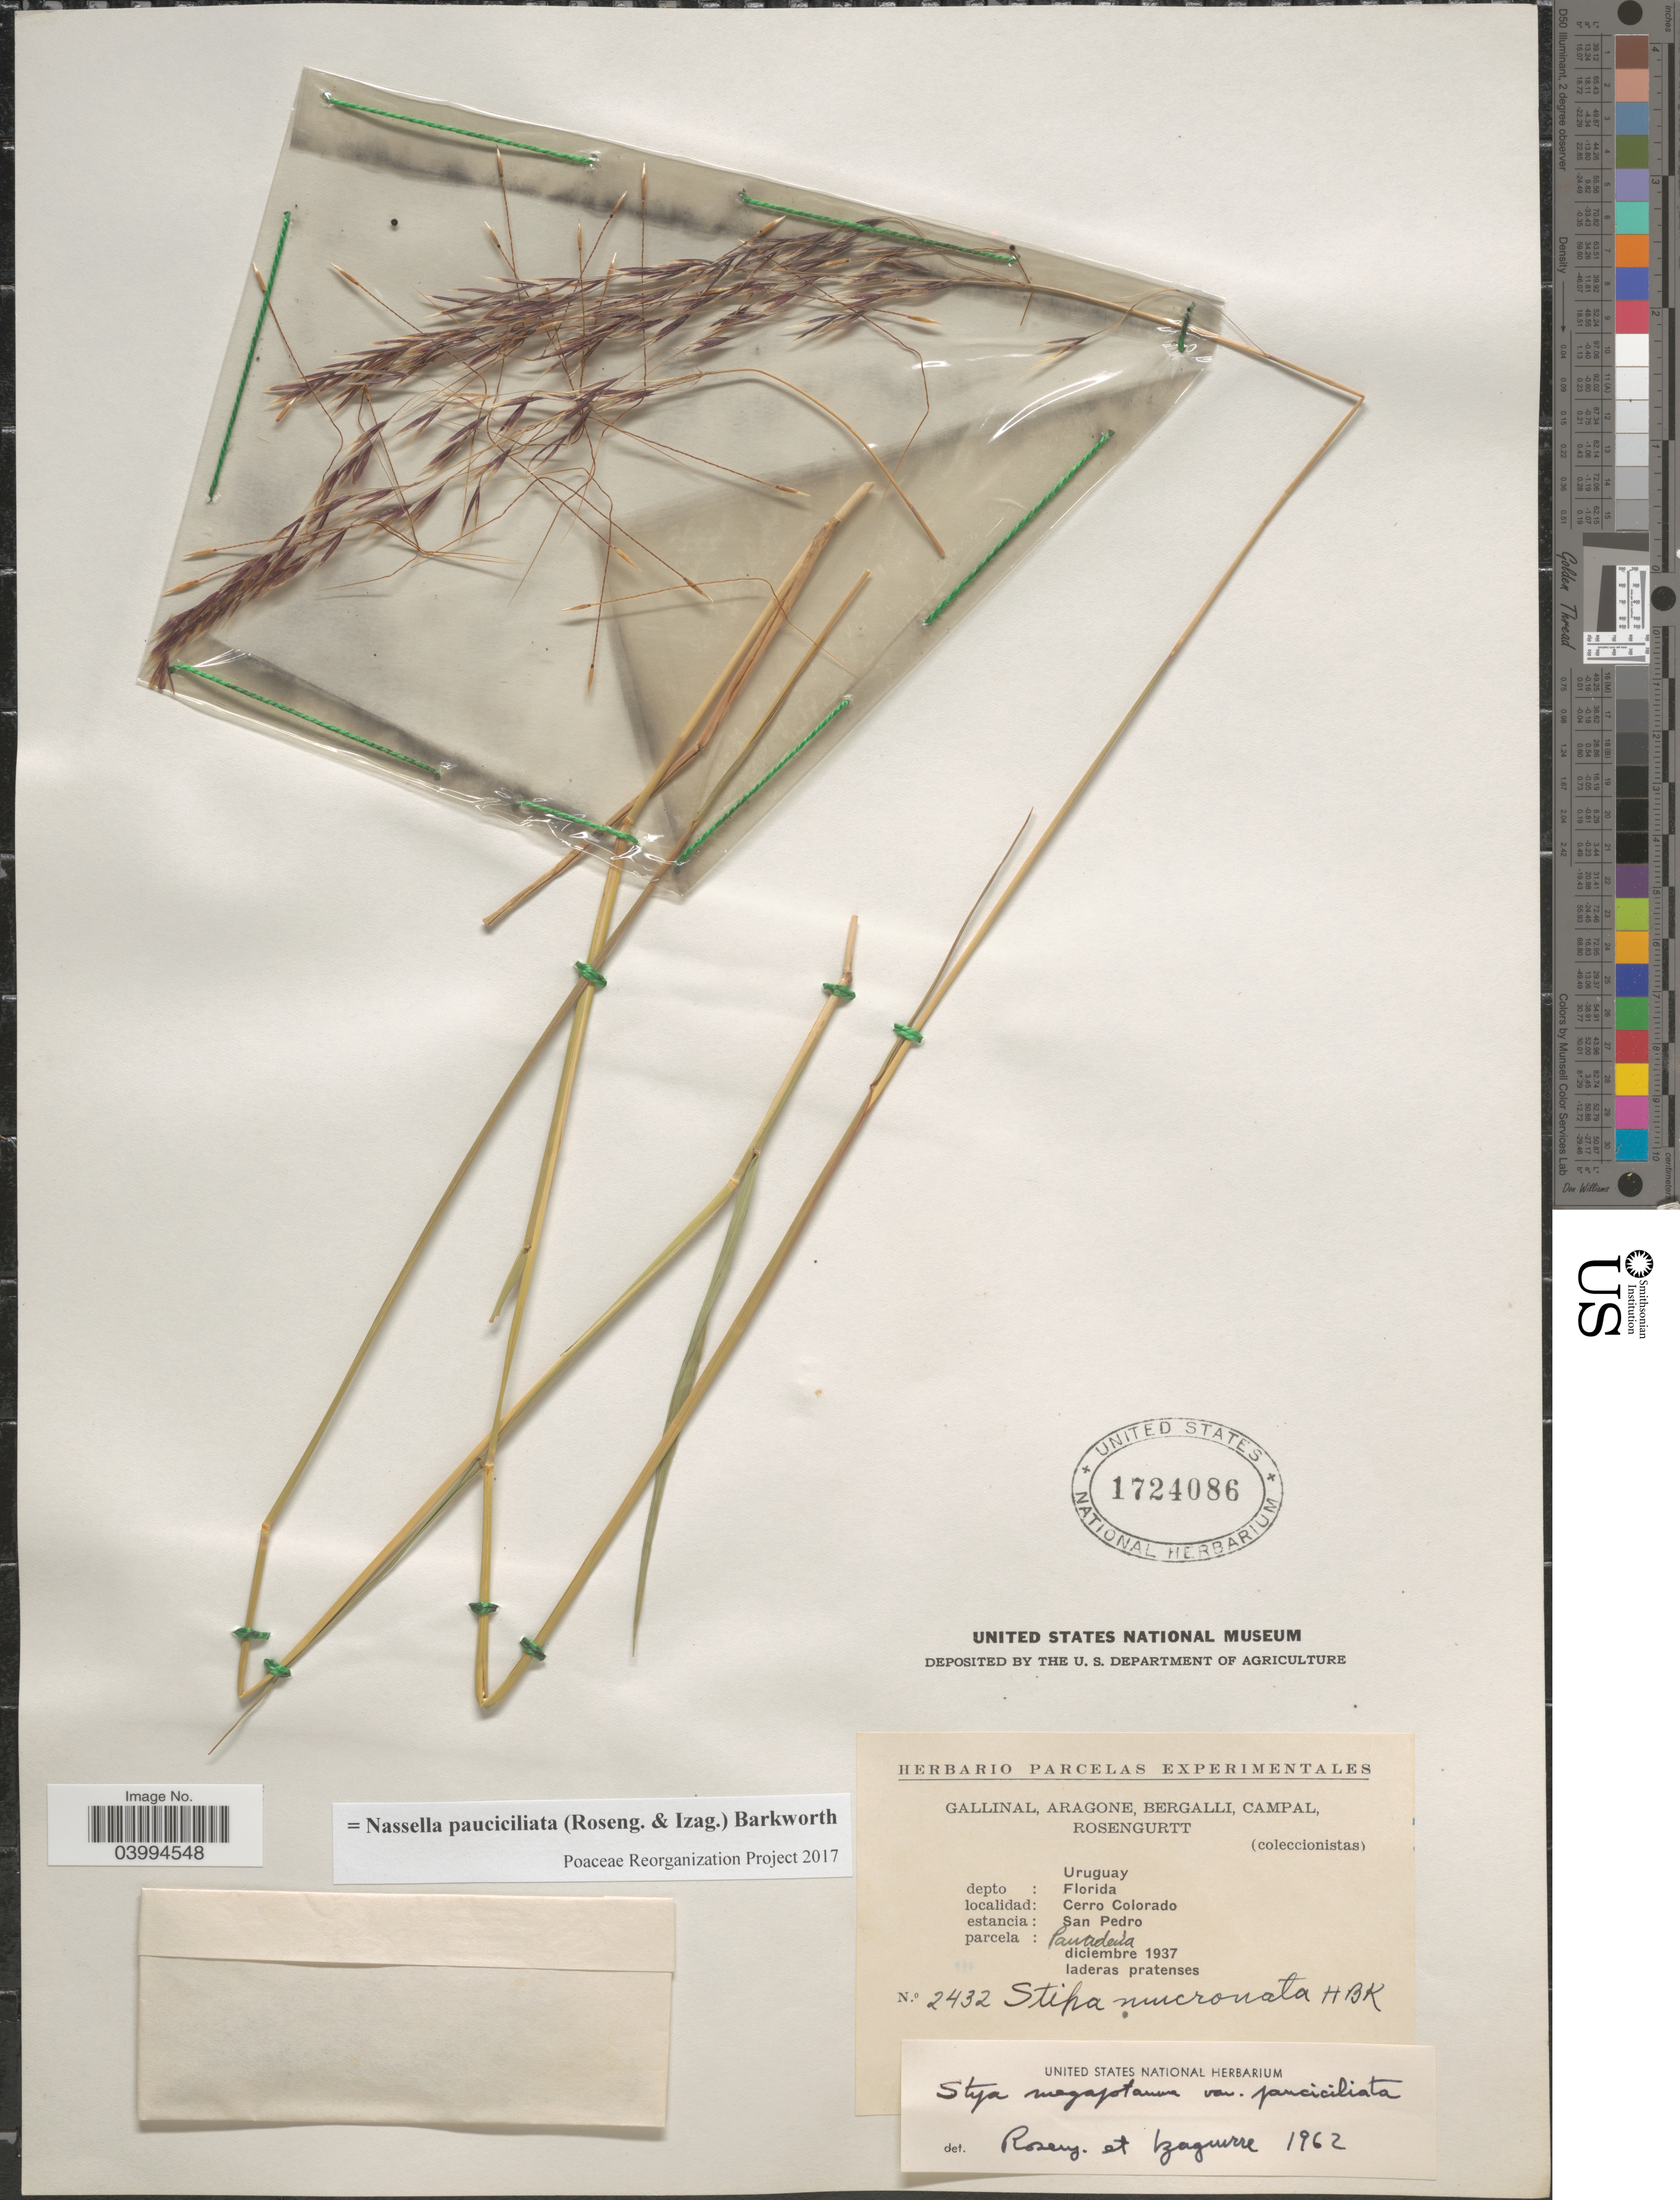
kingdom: Plantae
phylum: Tracheophyta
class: Liliopsida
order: Poales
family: Poaceae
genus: Nassella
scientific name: Nassella pauciciliata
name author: (Roseng. & Izag.) Barkworth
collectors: -. Gallinal, -- Aragone, -- Bergalli, -- Campal & Rosengurtt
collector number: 2432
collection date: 1937-12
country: Uruguay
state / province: Florida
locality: Depto: Florida. Cerro Colorado. Estancia: San Pedro. Parcela: Panadenía.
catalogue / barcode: US 1724086